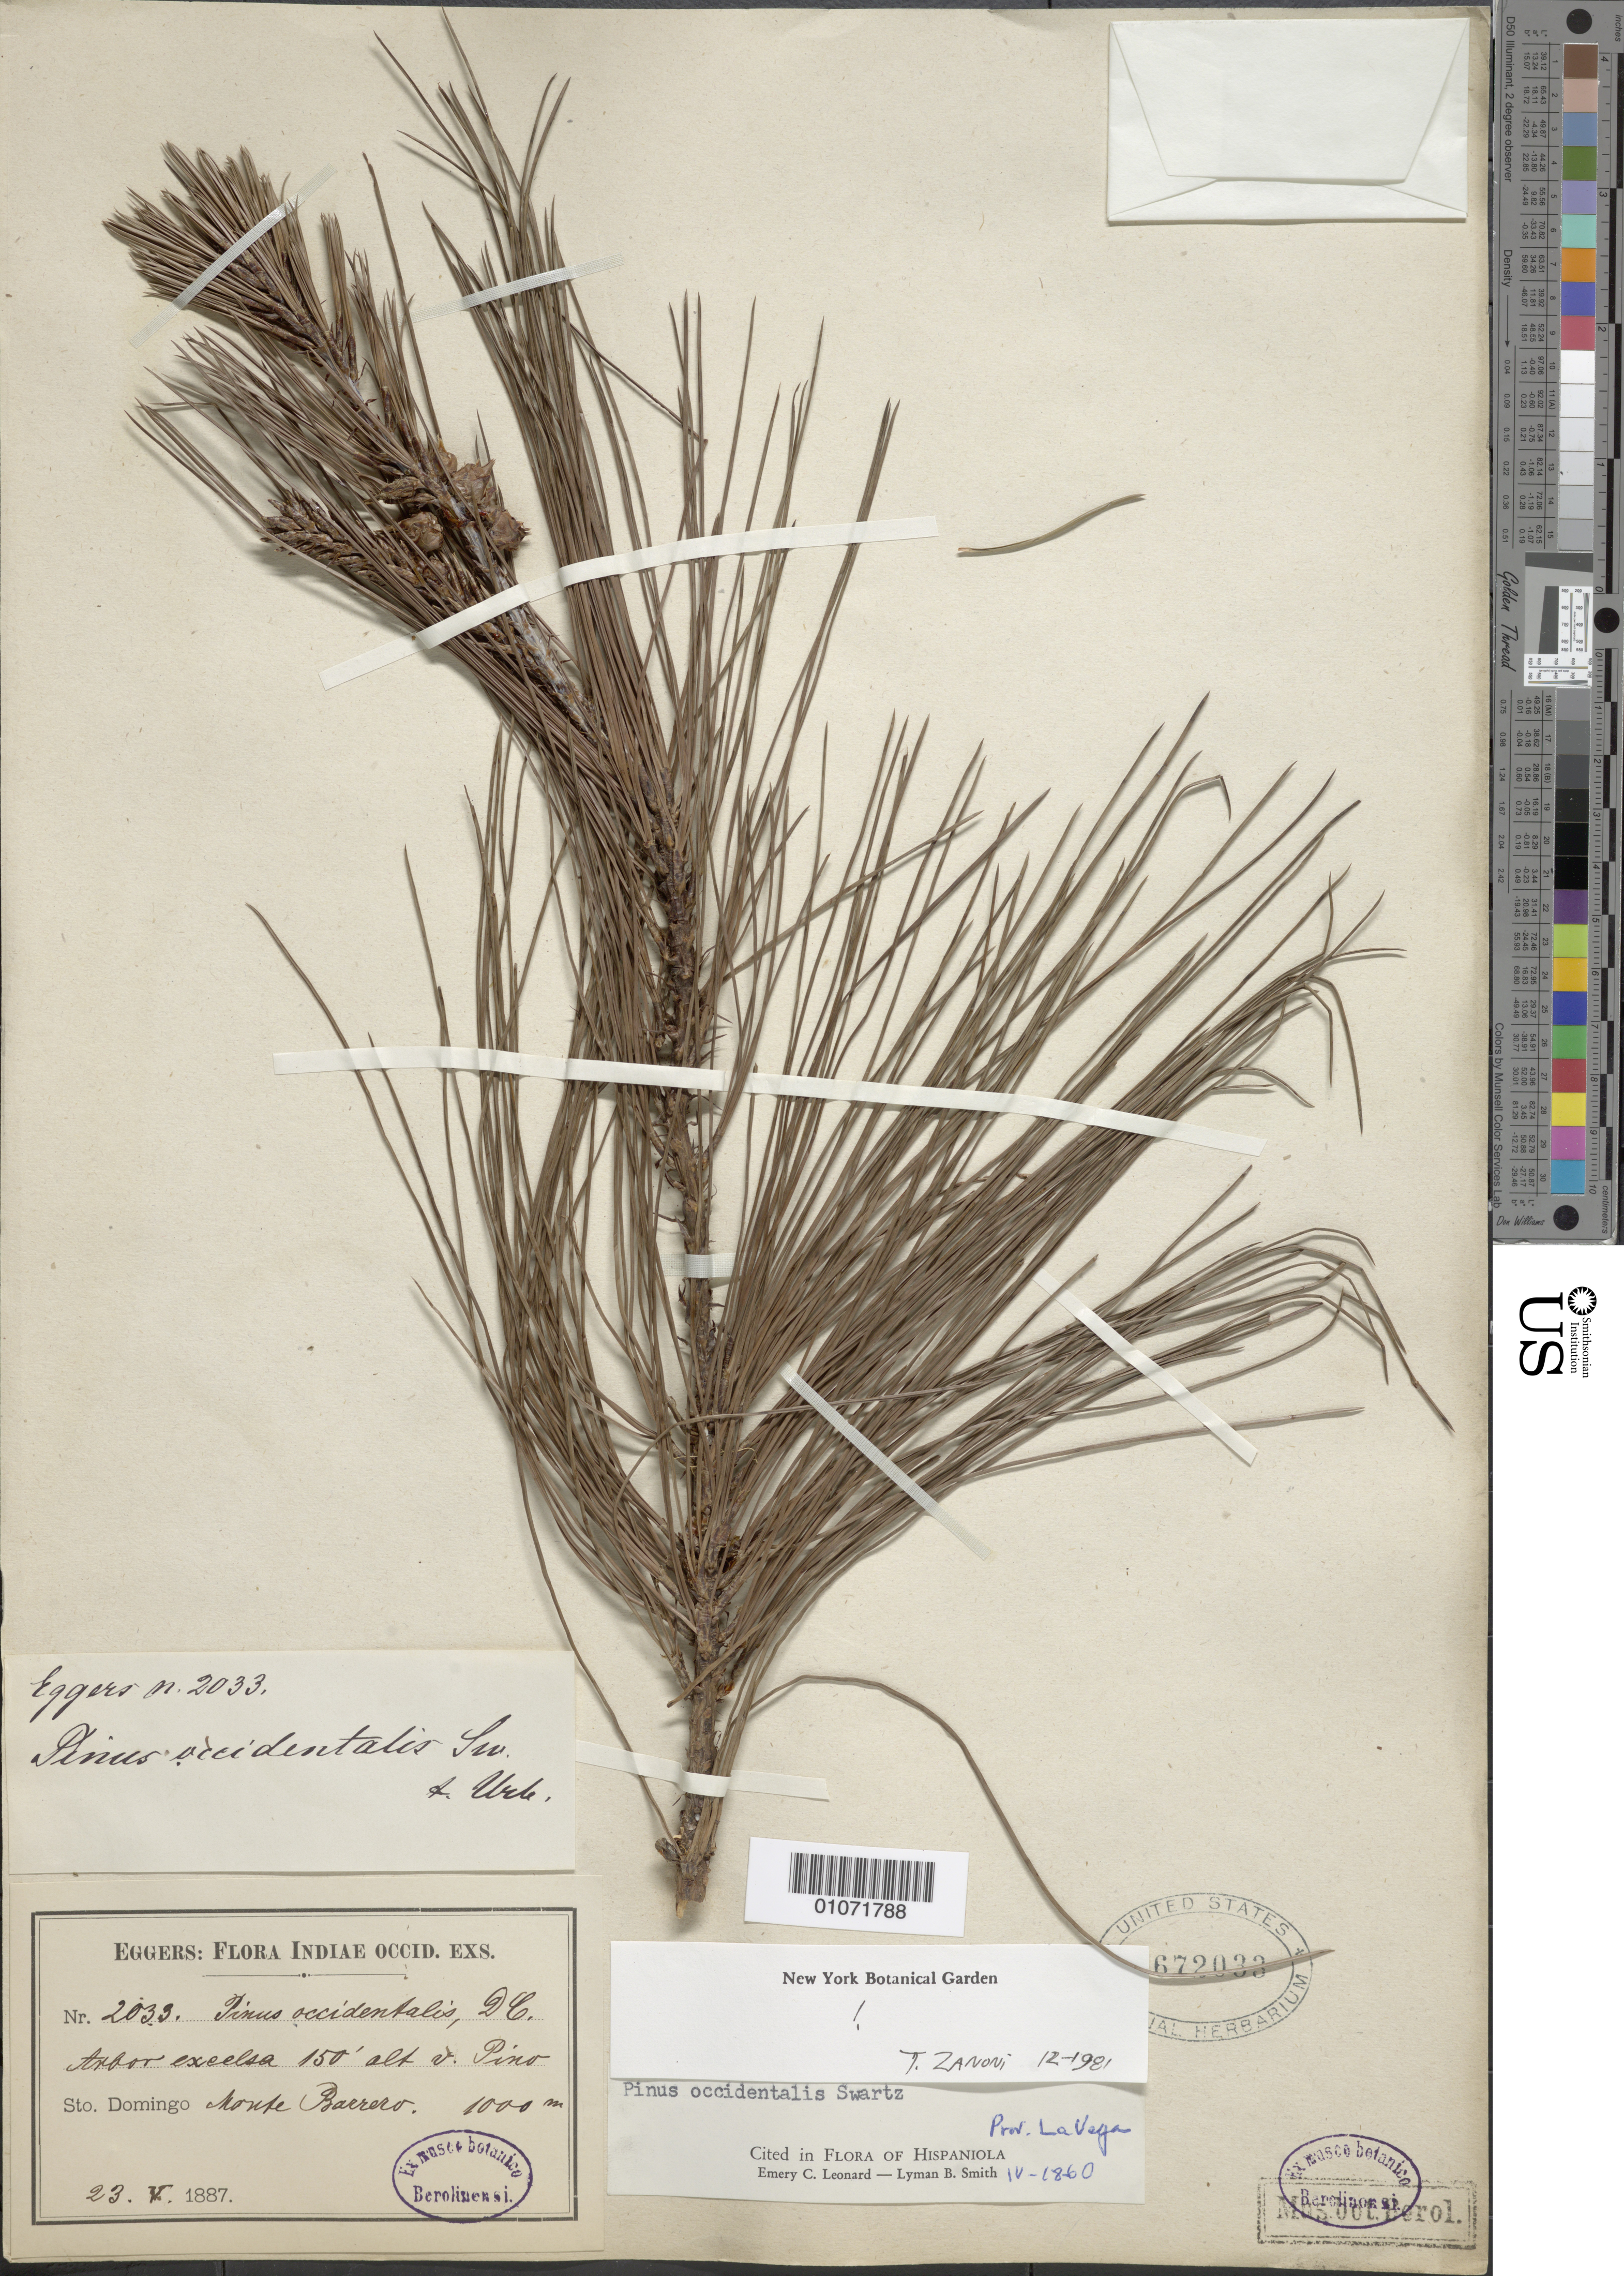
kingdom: Plantae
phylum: Tracheophyta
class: Pinopsida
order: Pinales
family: Pinaceae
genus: Pinus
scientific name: Pinus occidentalis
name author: Sw.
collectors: H. F. A. von Eggers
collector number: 2033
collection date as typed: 23 May 1887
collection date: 1887-05-23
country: Dominican Republic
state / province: Santo Domingo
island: Hispaniola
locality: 100' alt a Pino.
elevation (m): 1000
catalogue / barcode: US 1672033